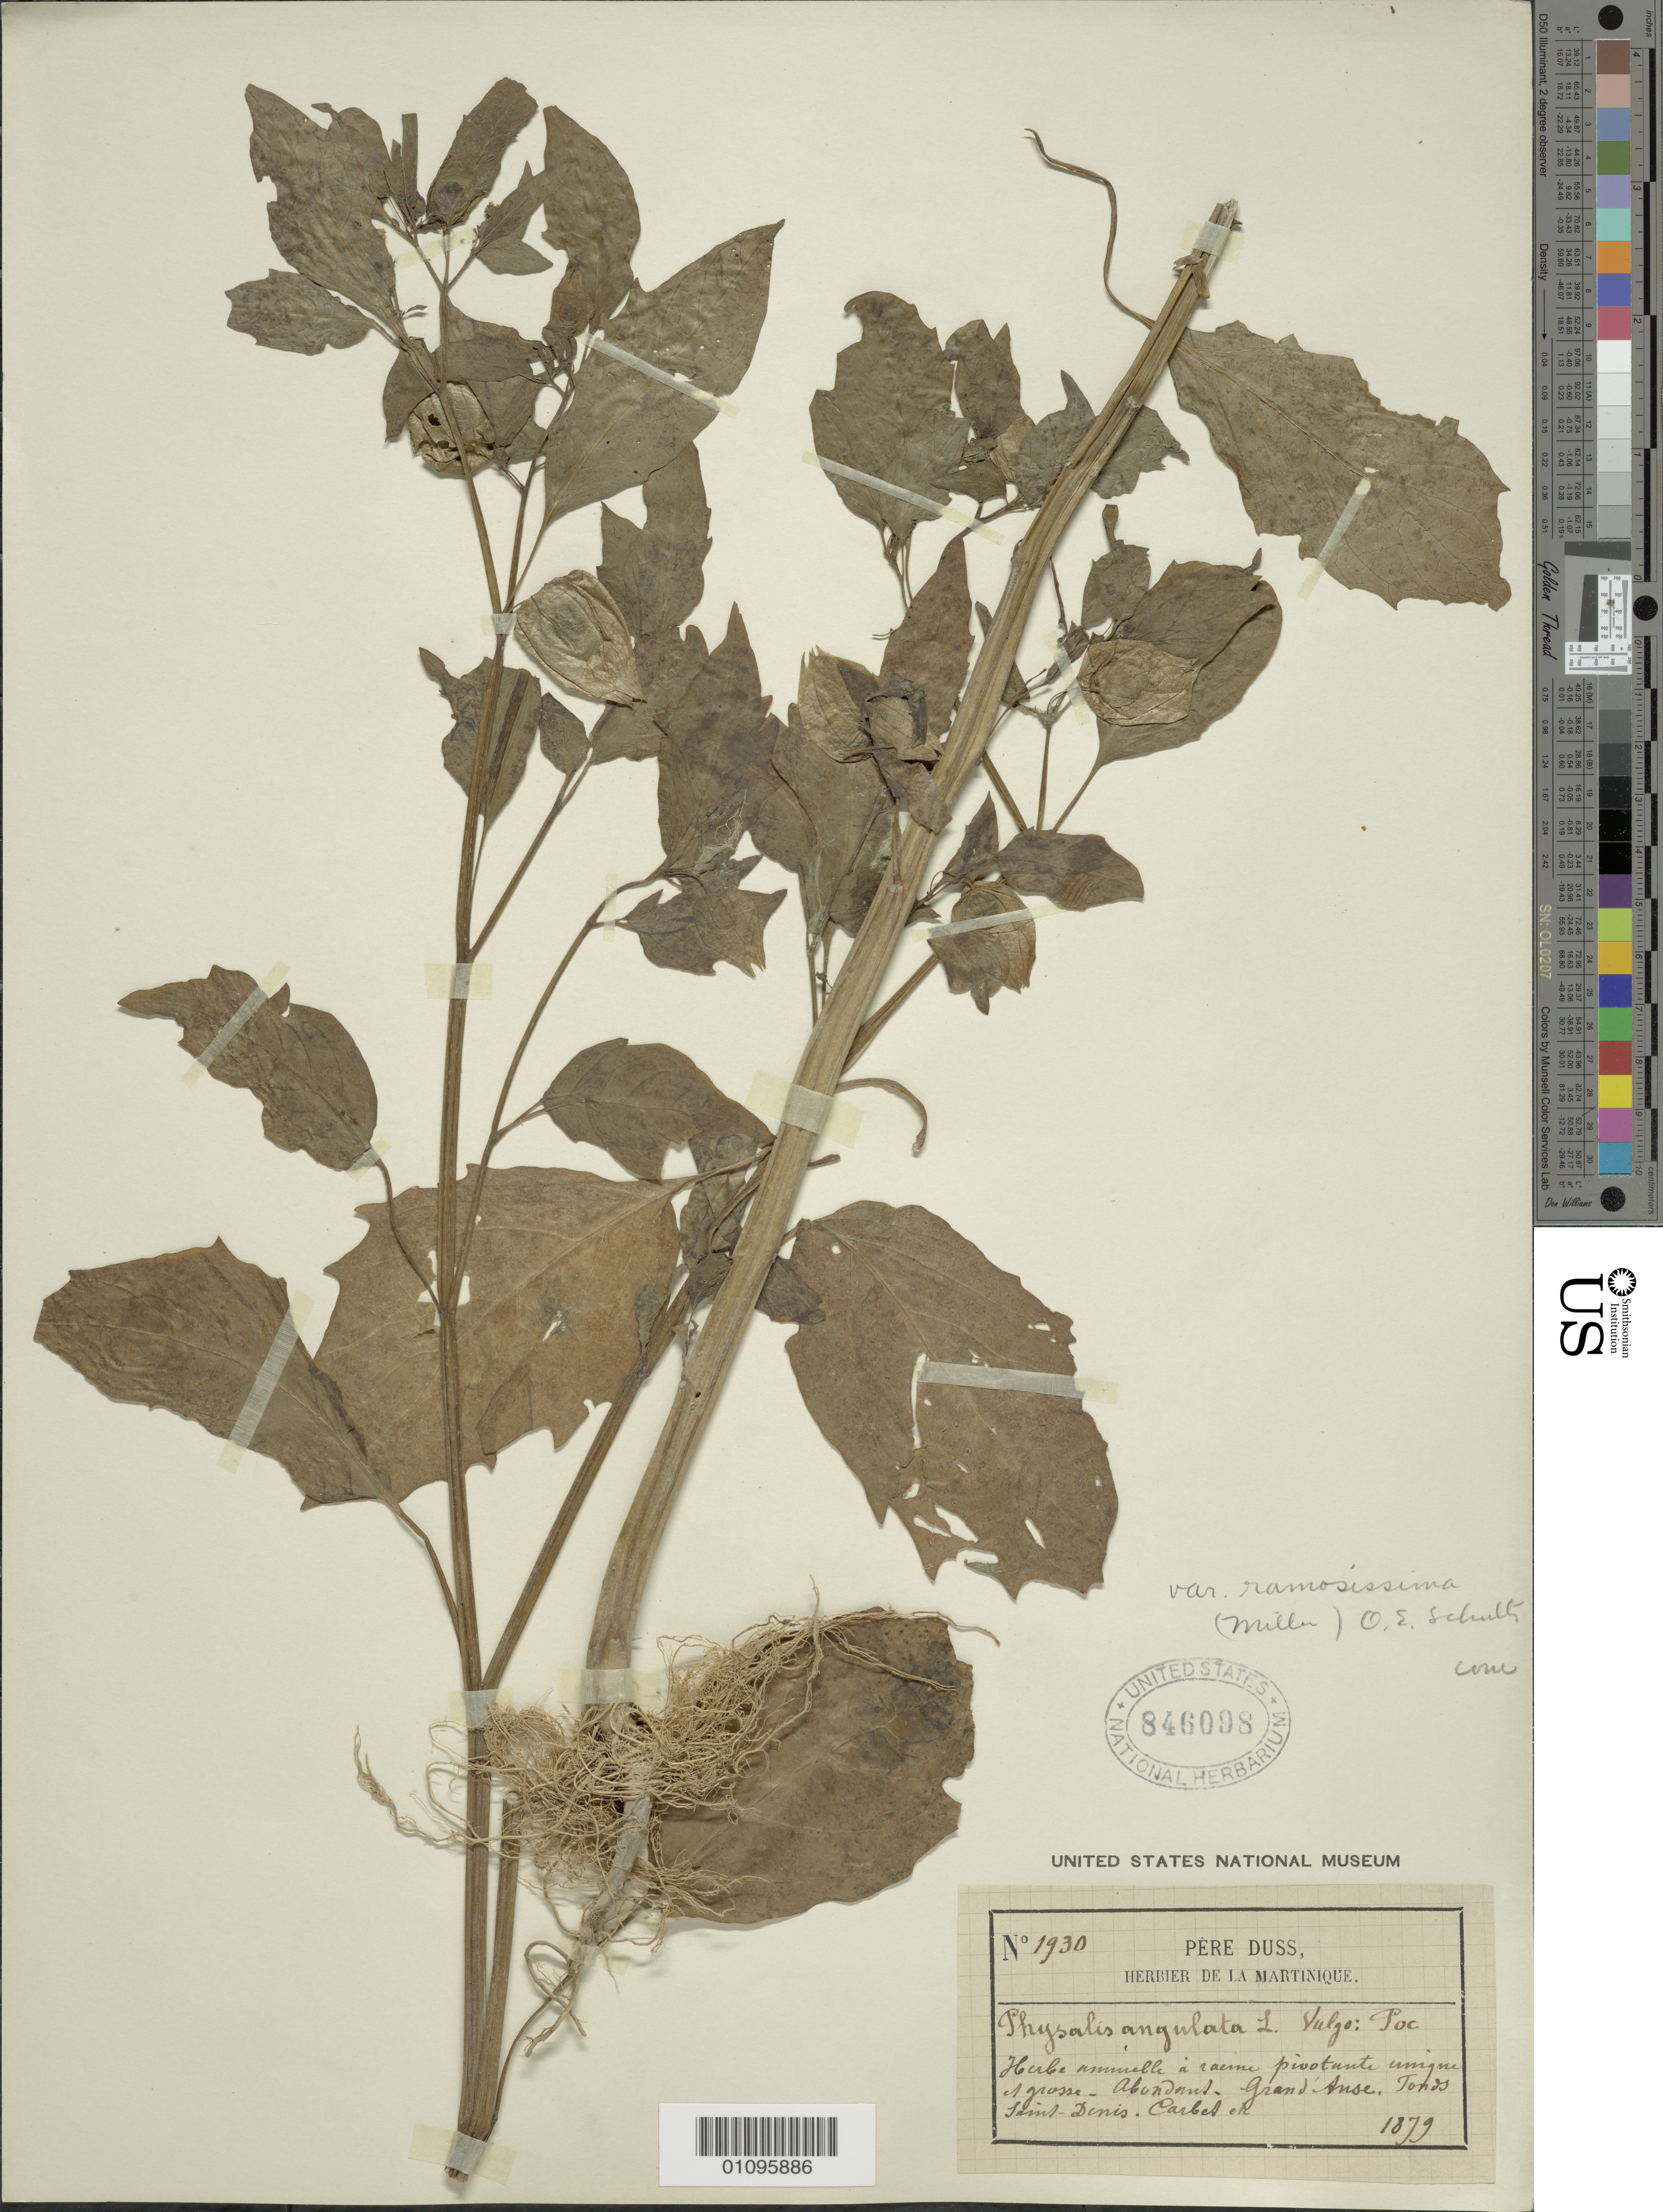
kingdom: Plantae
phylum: Tracheophyta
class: Magnoliopsida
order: Solanales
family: Solanaceae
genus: Physalis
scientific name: Physalis angulata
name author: L.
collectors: Père Duss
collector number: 1930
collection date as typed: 1879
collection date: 1879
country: Martinique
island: Martinique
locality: Grand Anse, Fonds Saint-Denis, Carbet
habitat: Abondante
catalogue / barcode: US 846098